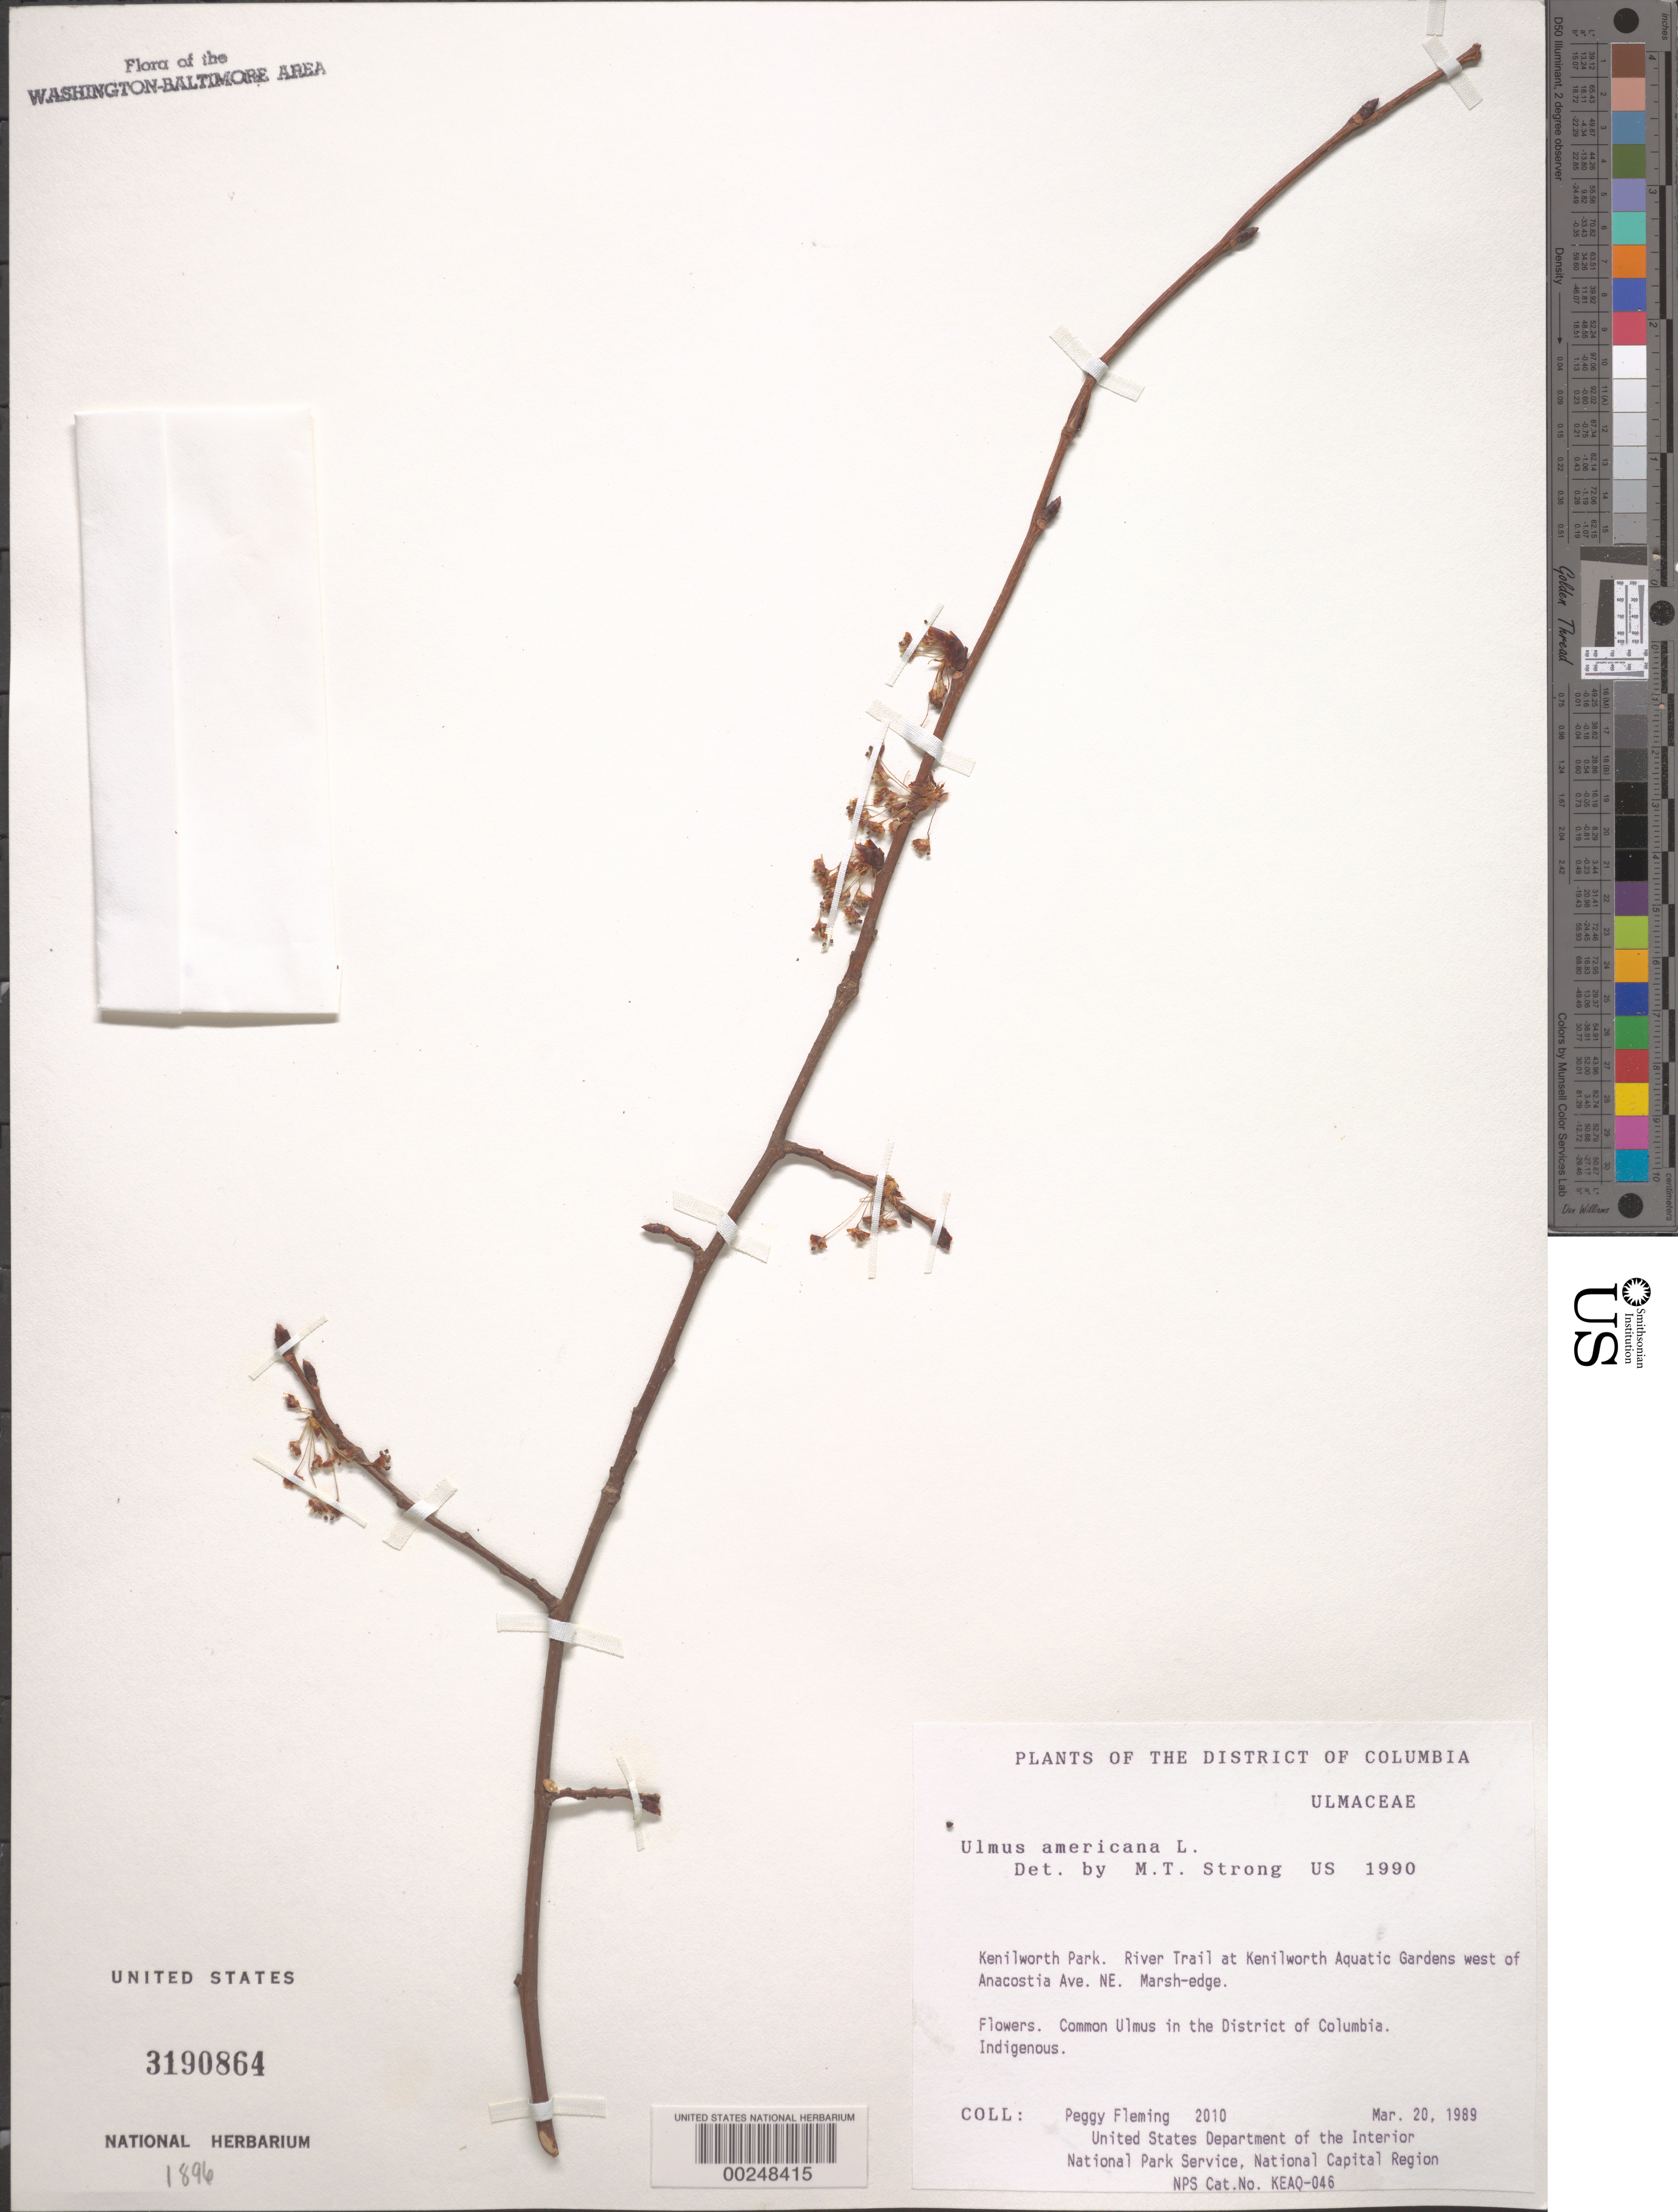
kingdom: Plantae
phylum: Tracheophyta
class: Magnoliopsida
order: Rosales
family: Ulmaceae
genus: Ulmus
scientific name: Ulmus americana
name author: L.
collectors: P. Fleming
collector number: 2010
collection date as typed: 20 Mar 1989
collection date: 1989-03-20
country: United States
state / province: District of Columbia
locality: Kenilworth Park, river trail at Kenilworth Aquatic Gardens W of Anacostia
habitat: Marsh-edge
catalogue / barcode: US 3190864